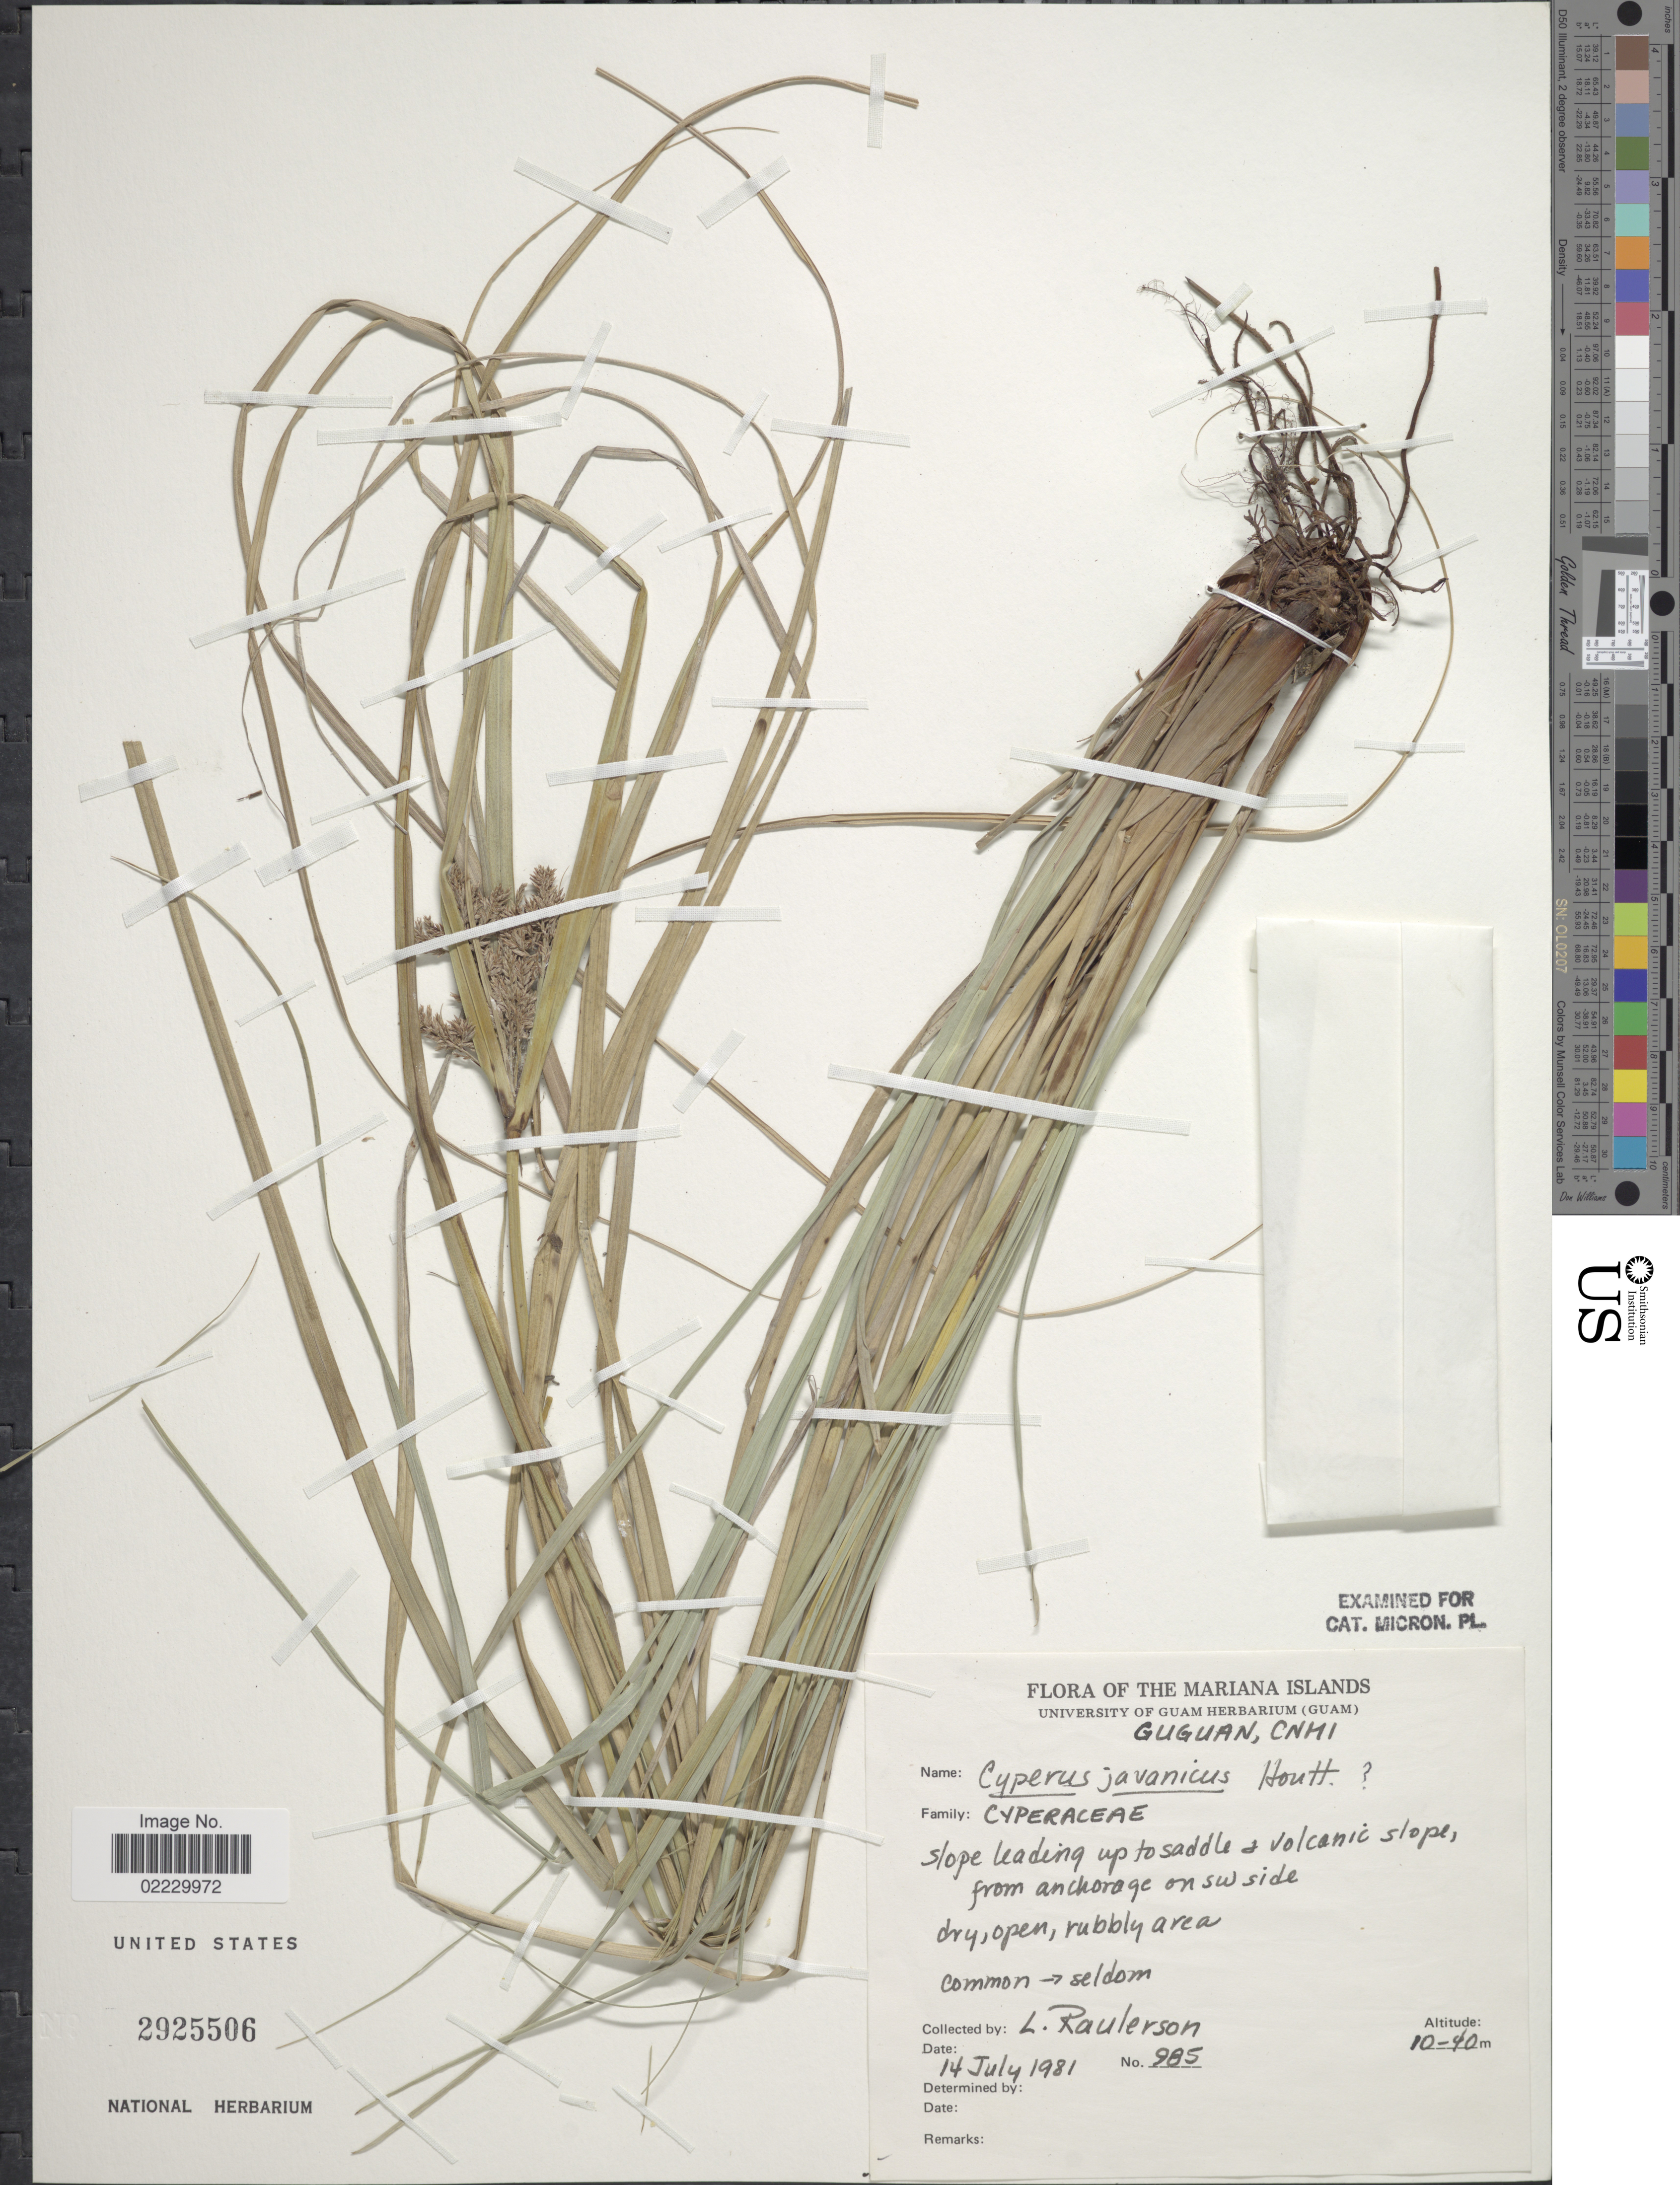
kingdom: Plantae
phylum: Tracheophyta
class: Liliopsida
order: Poales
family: Cyperaceae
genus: Cyperus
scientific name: Cyperus javanicus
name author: Houtt.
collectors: L. Raulerson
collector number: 985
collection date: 1981-07-14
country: Northern Mariana Islands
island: Guguan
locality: Guguan, CNMI. The Mariana Islands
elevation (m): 10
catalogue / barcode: US 2925506